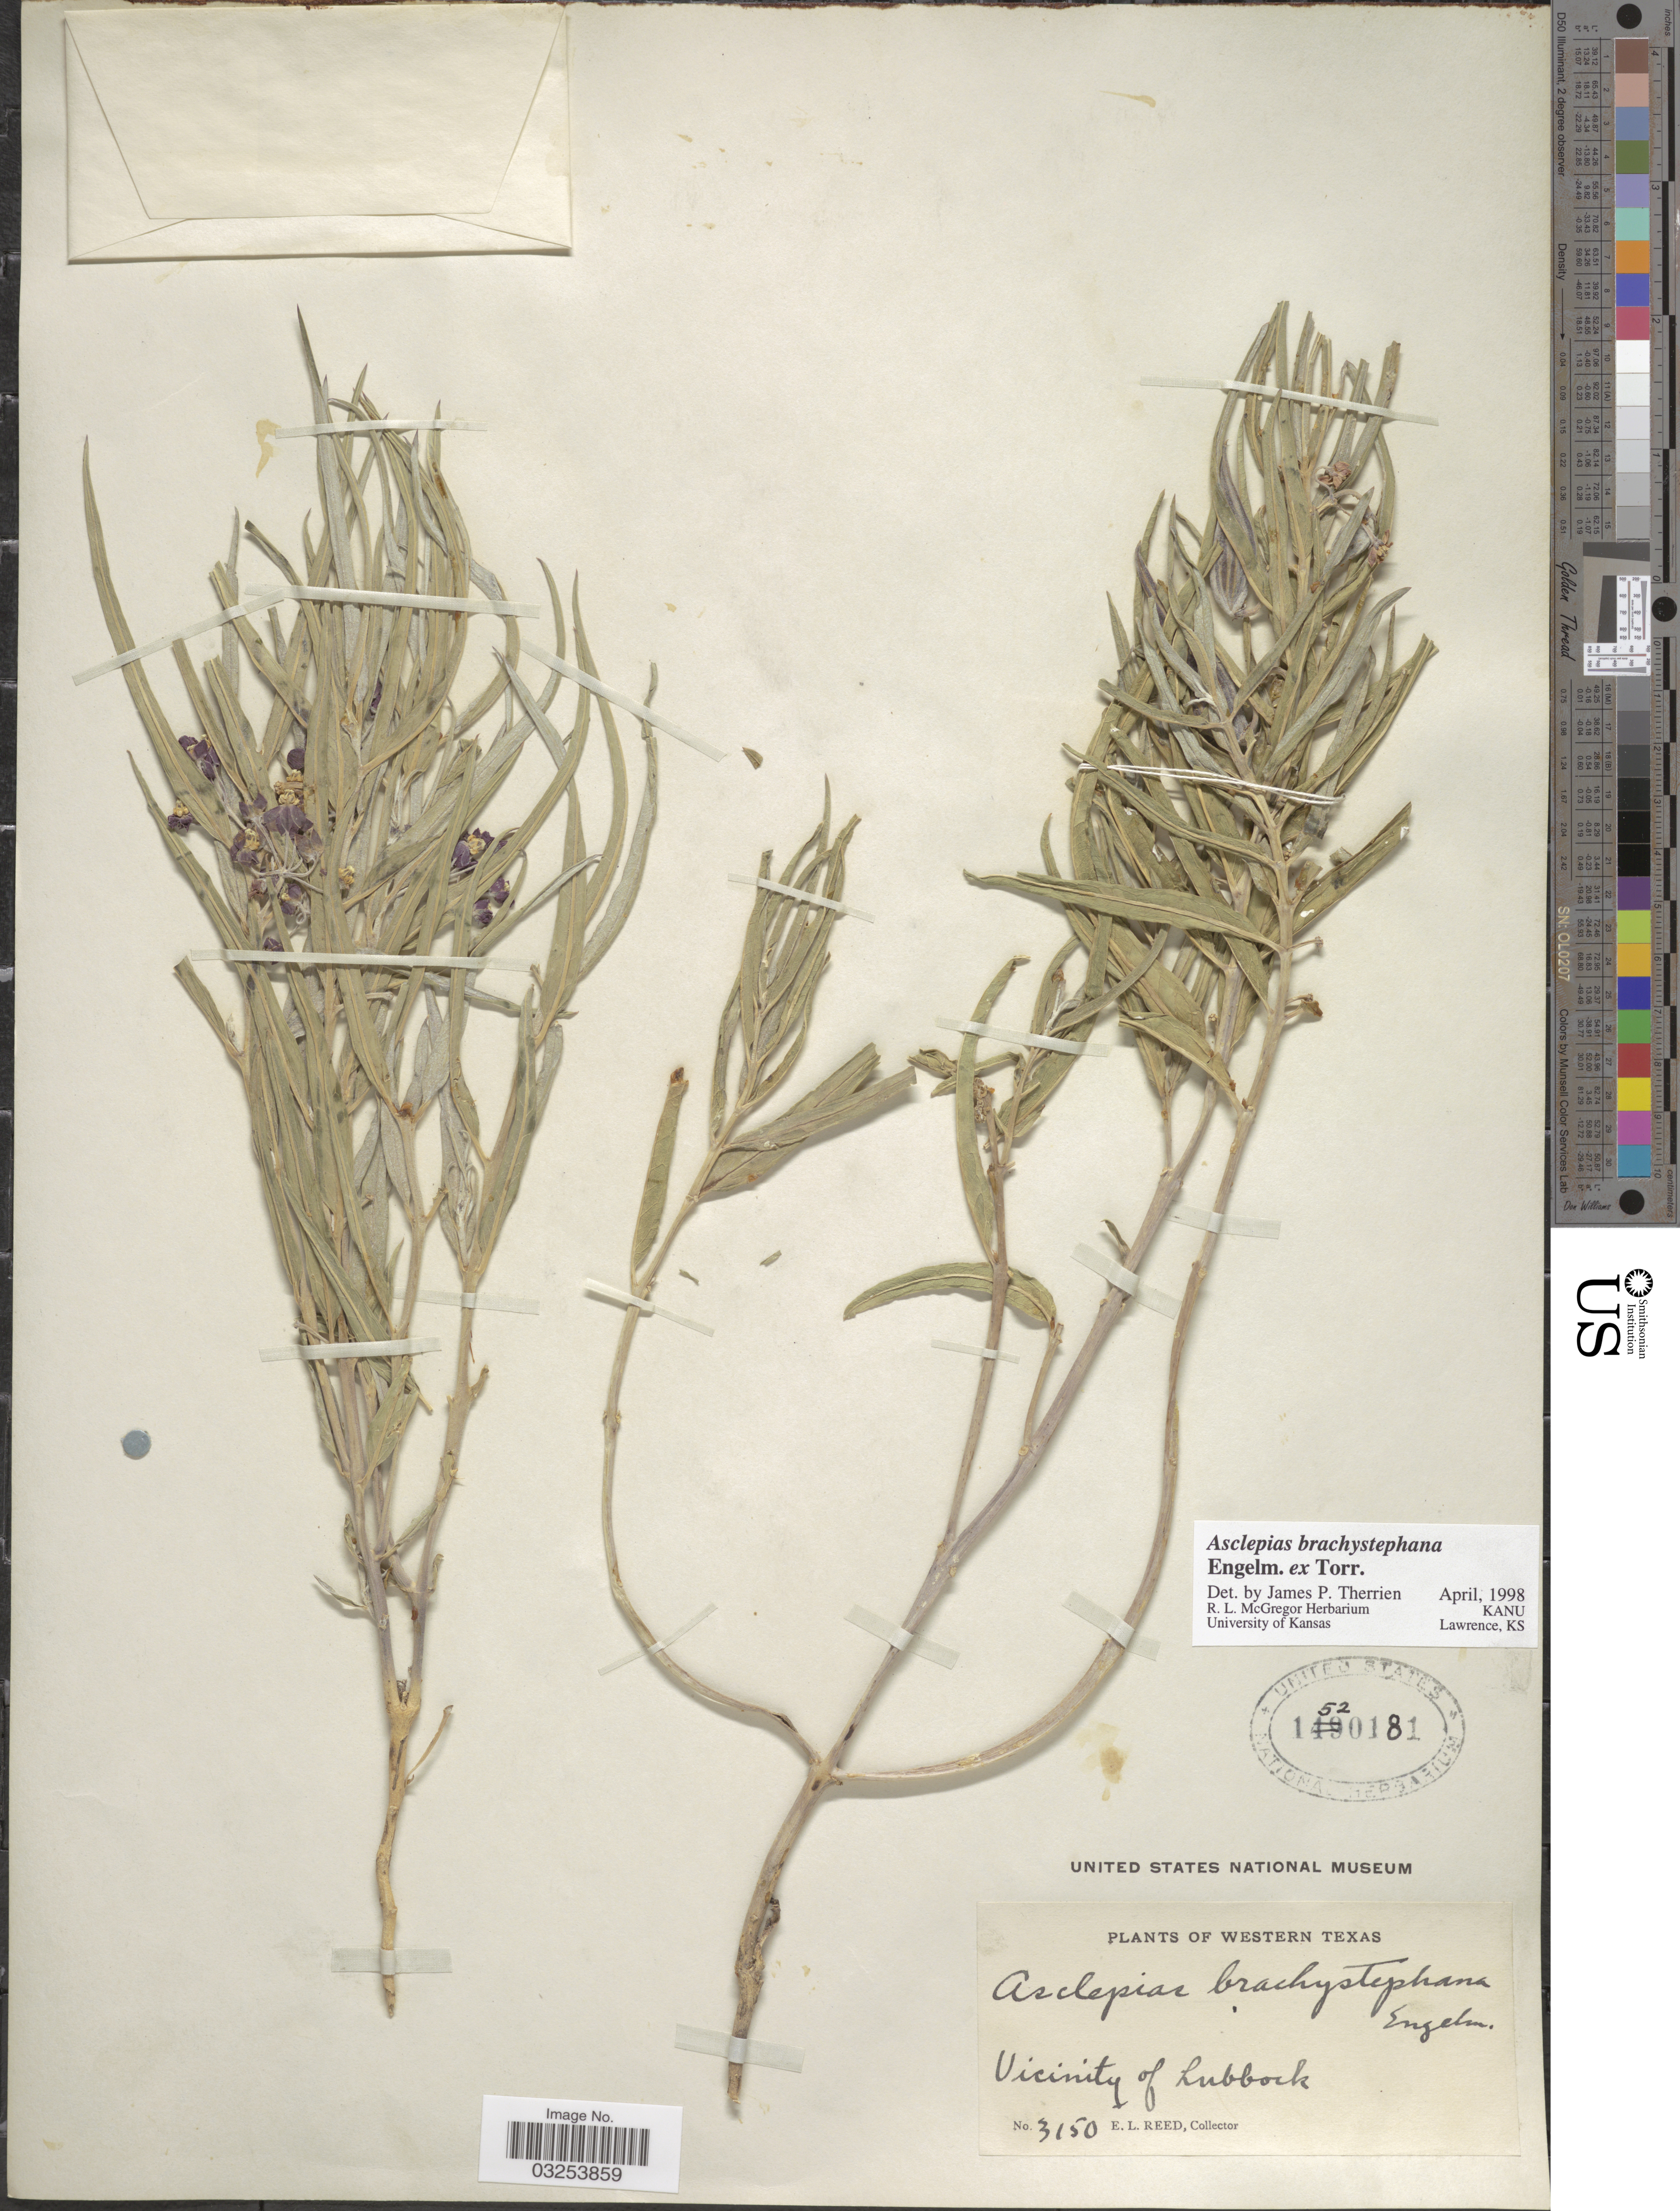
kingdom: Plantae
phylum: Tracheophyta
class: Magnoliopsida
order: Gentianales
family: Apocynaceae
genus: Asclepias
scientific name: Asclepias brachystephana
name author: Engelm. ex Torr.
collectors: E. Reed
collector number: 3150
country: United States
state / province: Texas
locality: Western Texas. Vicinity of Lubbock.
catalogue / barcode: US 1520181